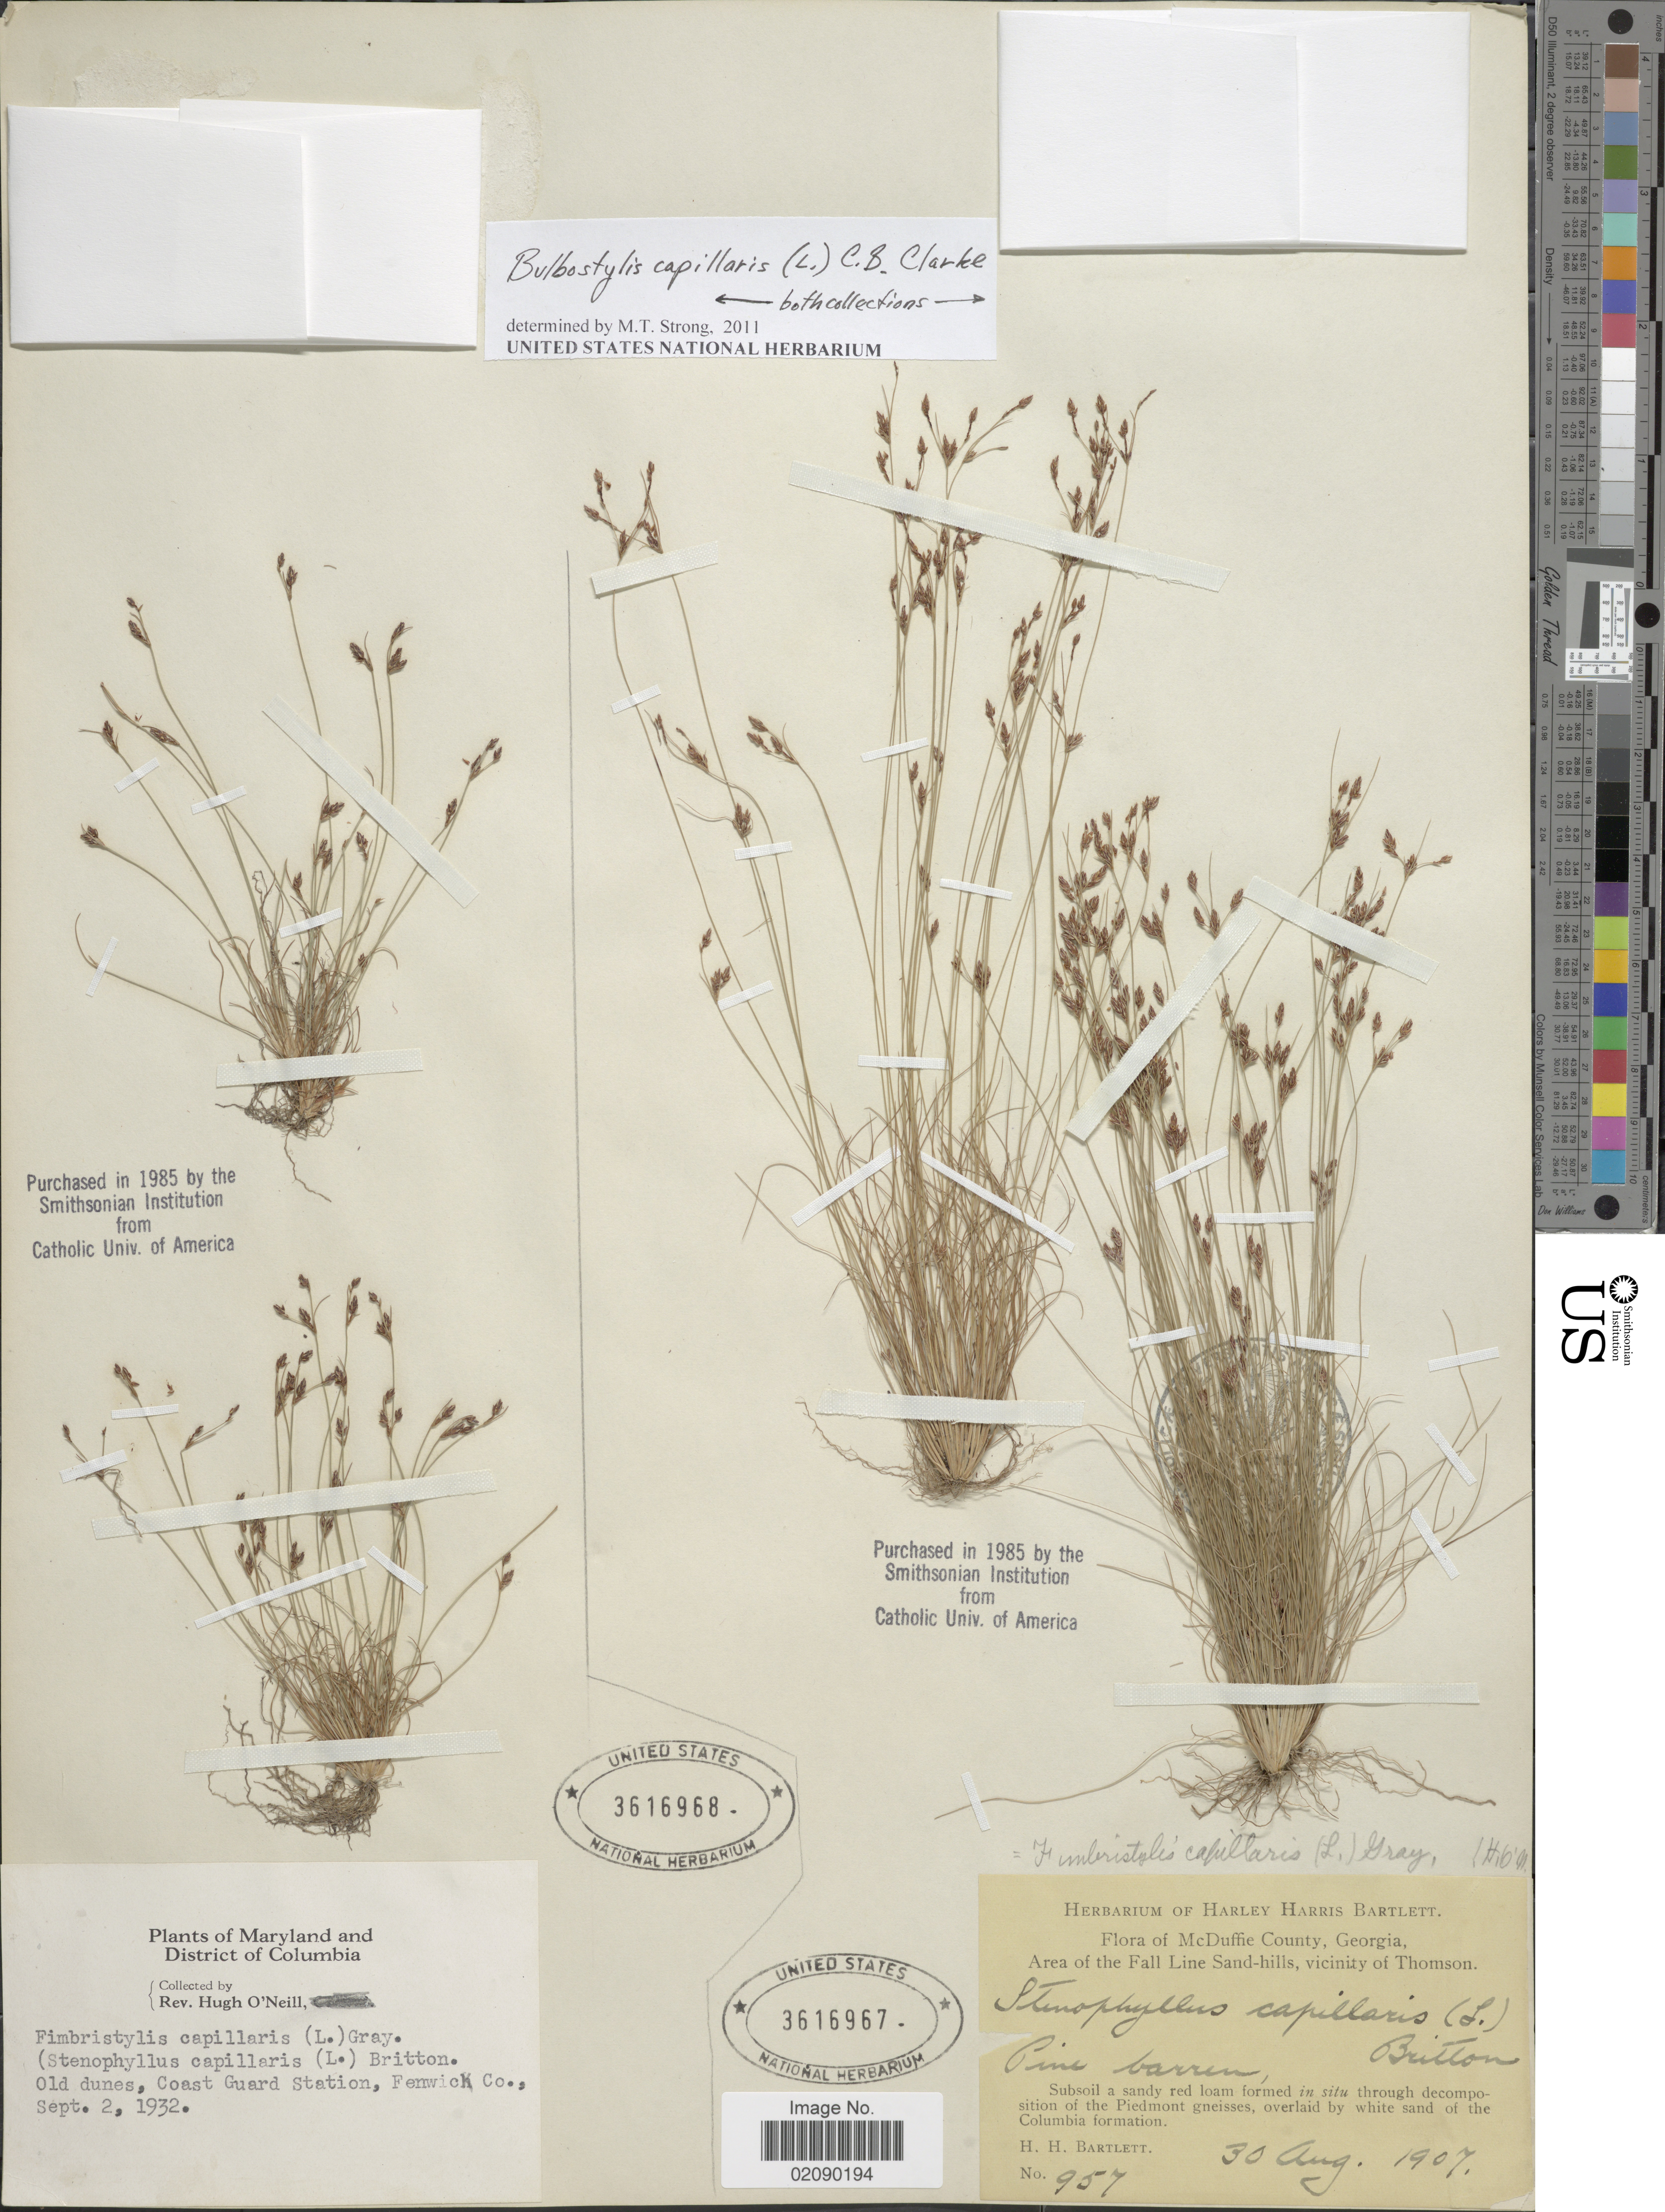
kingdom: Plantae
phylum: Tracheophyta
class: Liliopsida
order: Poales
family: Cyperaceae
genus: Bulbostylis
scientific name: Bulbostylis capillaris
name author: (L.) Kunth ex C.B. Clarke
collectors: H. O'Neill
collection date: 1932-09-02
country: United States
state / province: Maryland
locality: District of Columbia, Old dunes, Coast Guard Station, Fenwick Co. (?)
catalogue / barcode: US 3616968-2